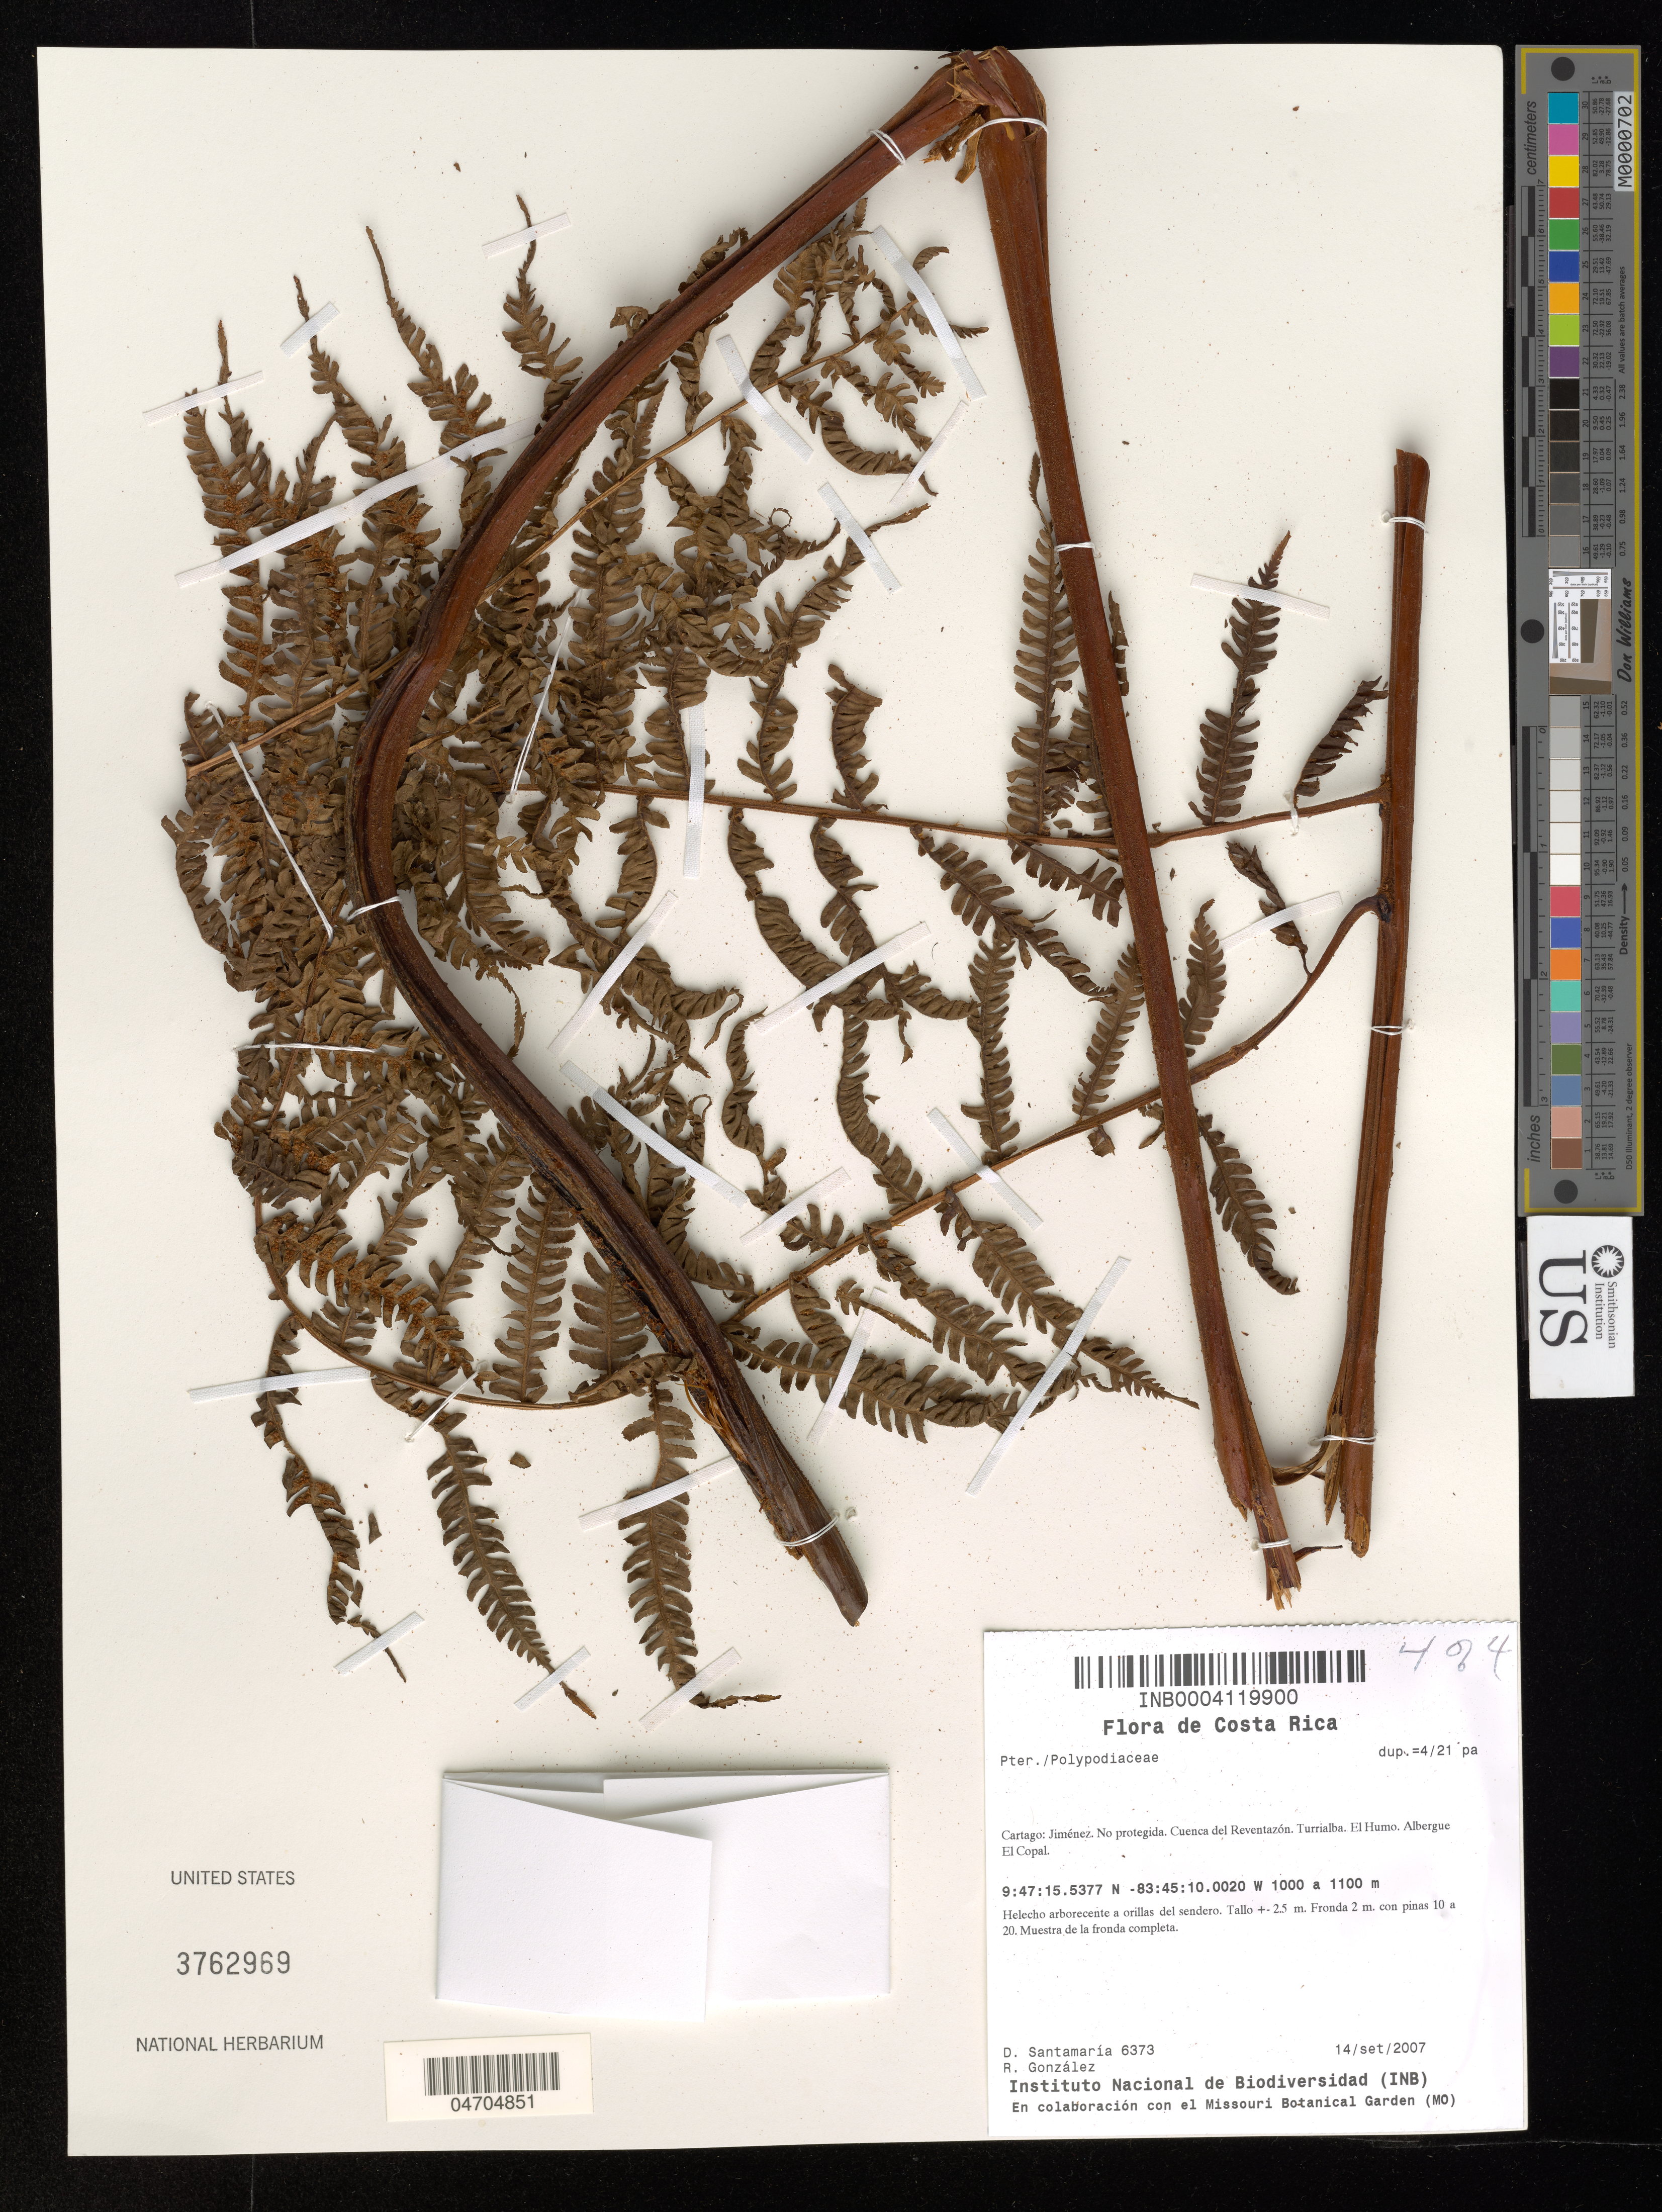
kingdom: Plantae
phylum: Tracheophyta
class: Polypodiopsida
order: Polypodiales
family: Polypodiaceae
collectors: D. Santamaria & R. González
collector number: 6373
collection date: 2007-09-14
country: Costa Rica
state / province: Cartago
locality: Jiménez. No protegida. Cuenca del Reventazón. Turrialba. El Humo. Albergue El Copal.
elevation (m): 1000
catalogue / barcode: US 3762969